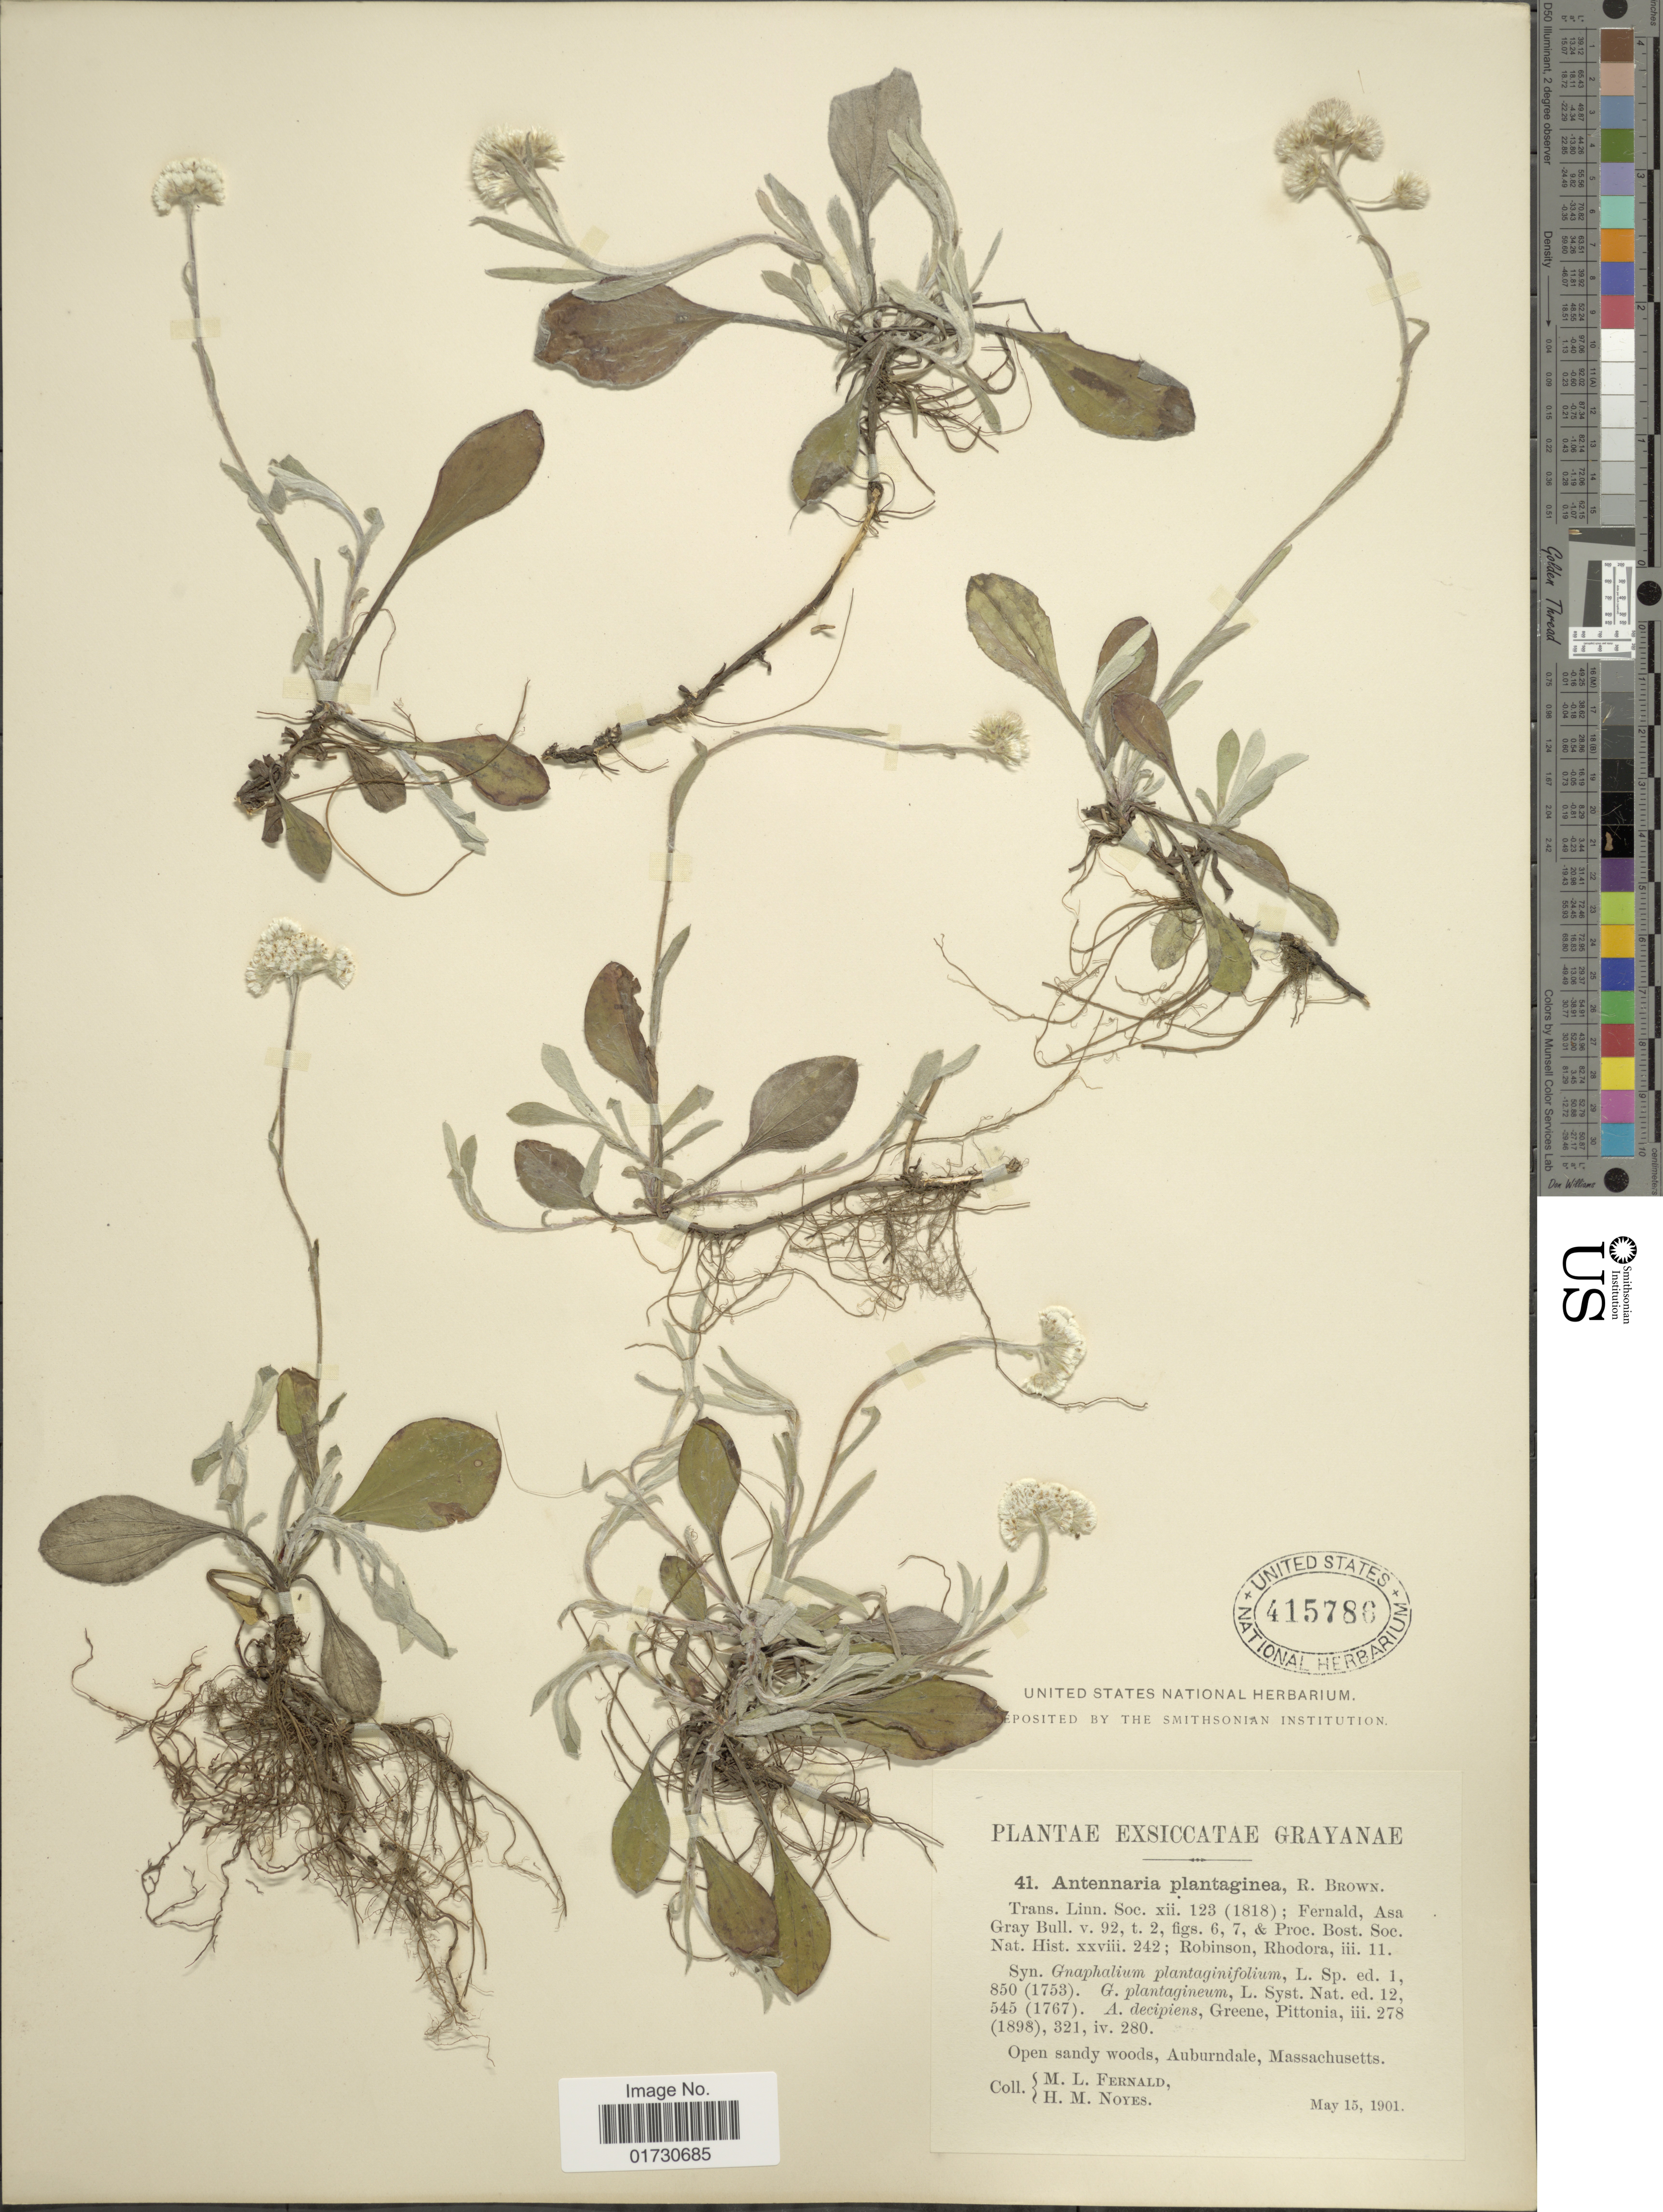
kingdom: Plantae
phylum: Tracheophyta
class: Magnoliopsida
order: Asterales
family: Asteraceae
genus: Antennaria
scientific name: Antennaria decipiens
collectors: M. L. Fernald & H. Noyes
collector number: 41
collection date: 1901-05-15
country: United States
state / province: Massachusetts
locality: Open sandy woods, Auburndale, Massachusetts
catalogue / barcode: US 415786